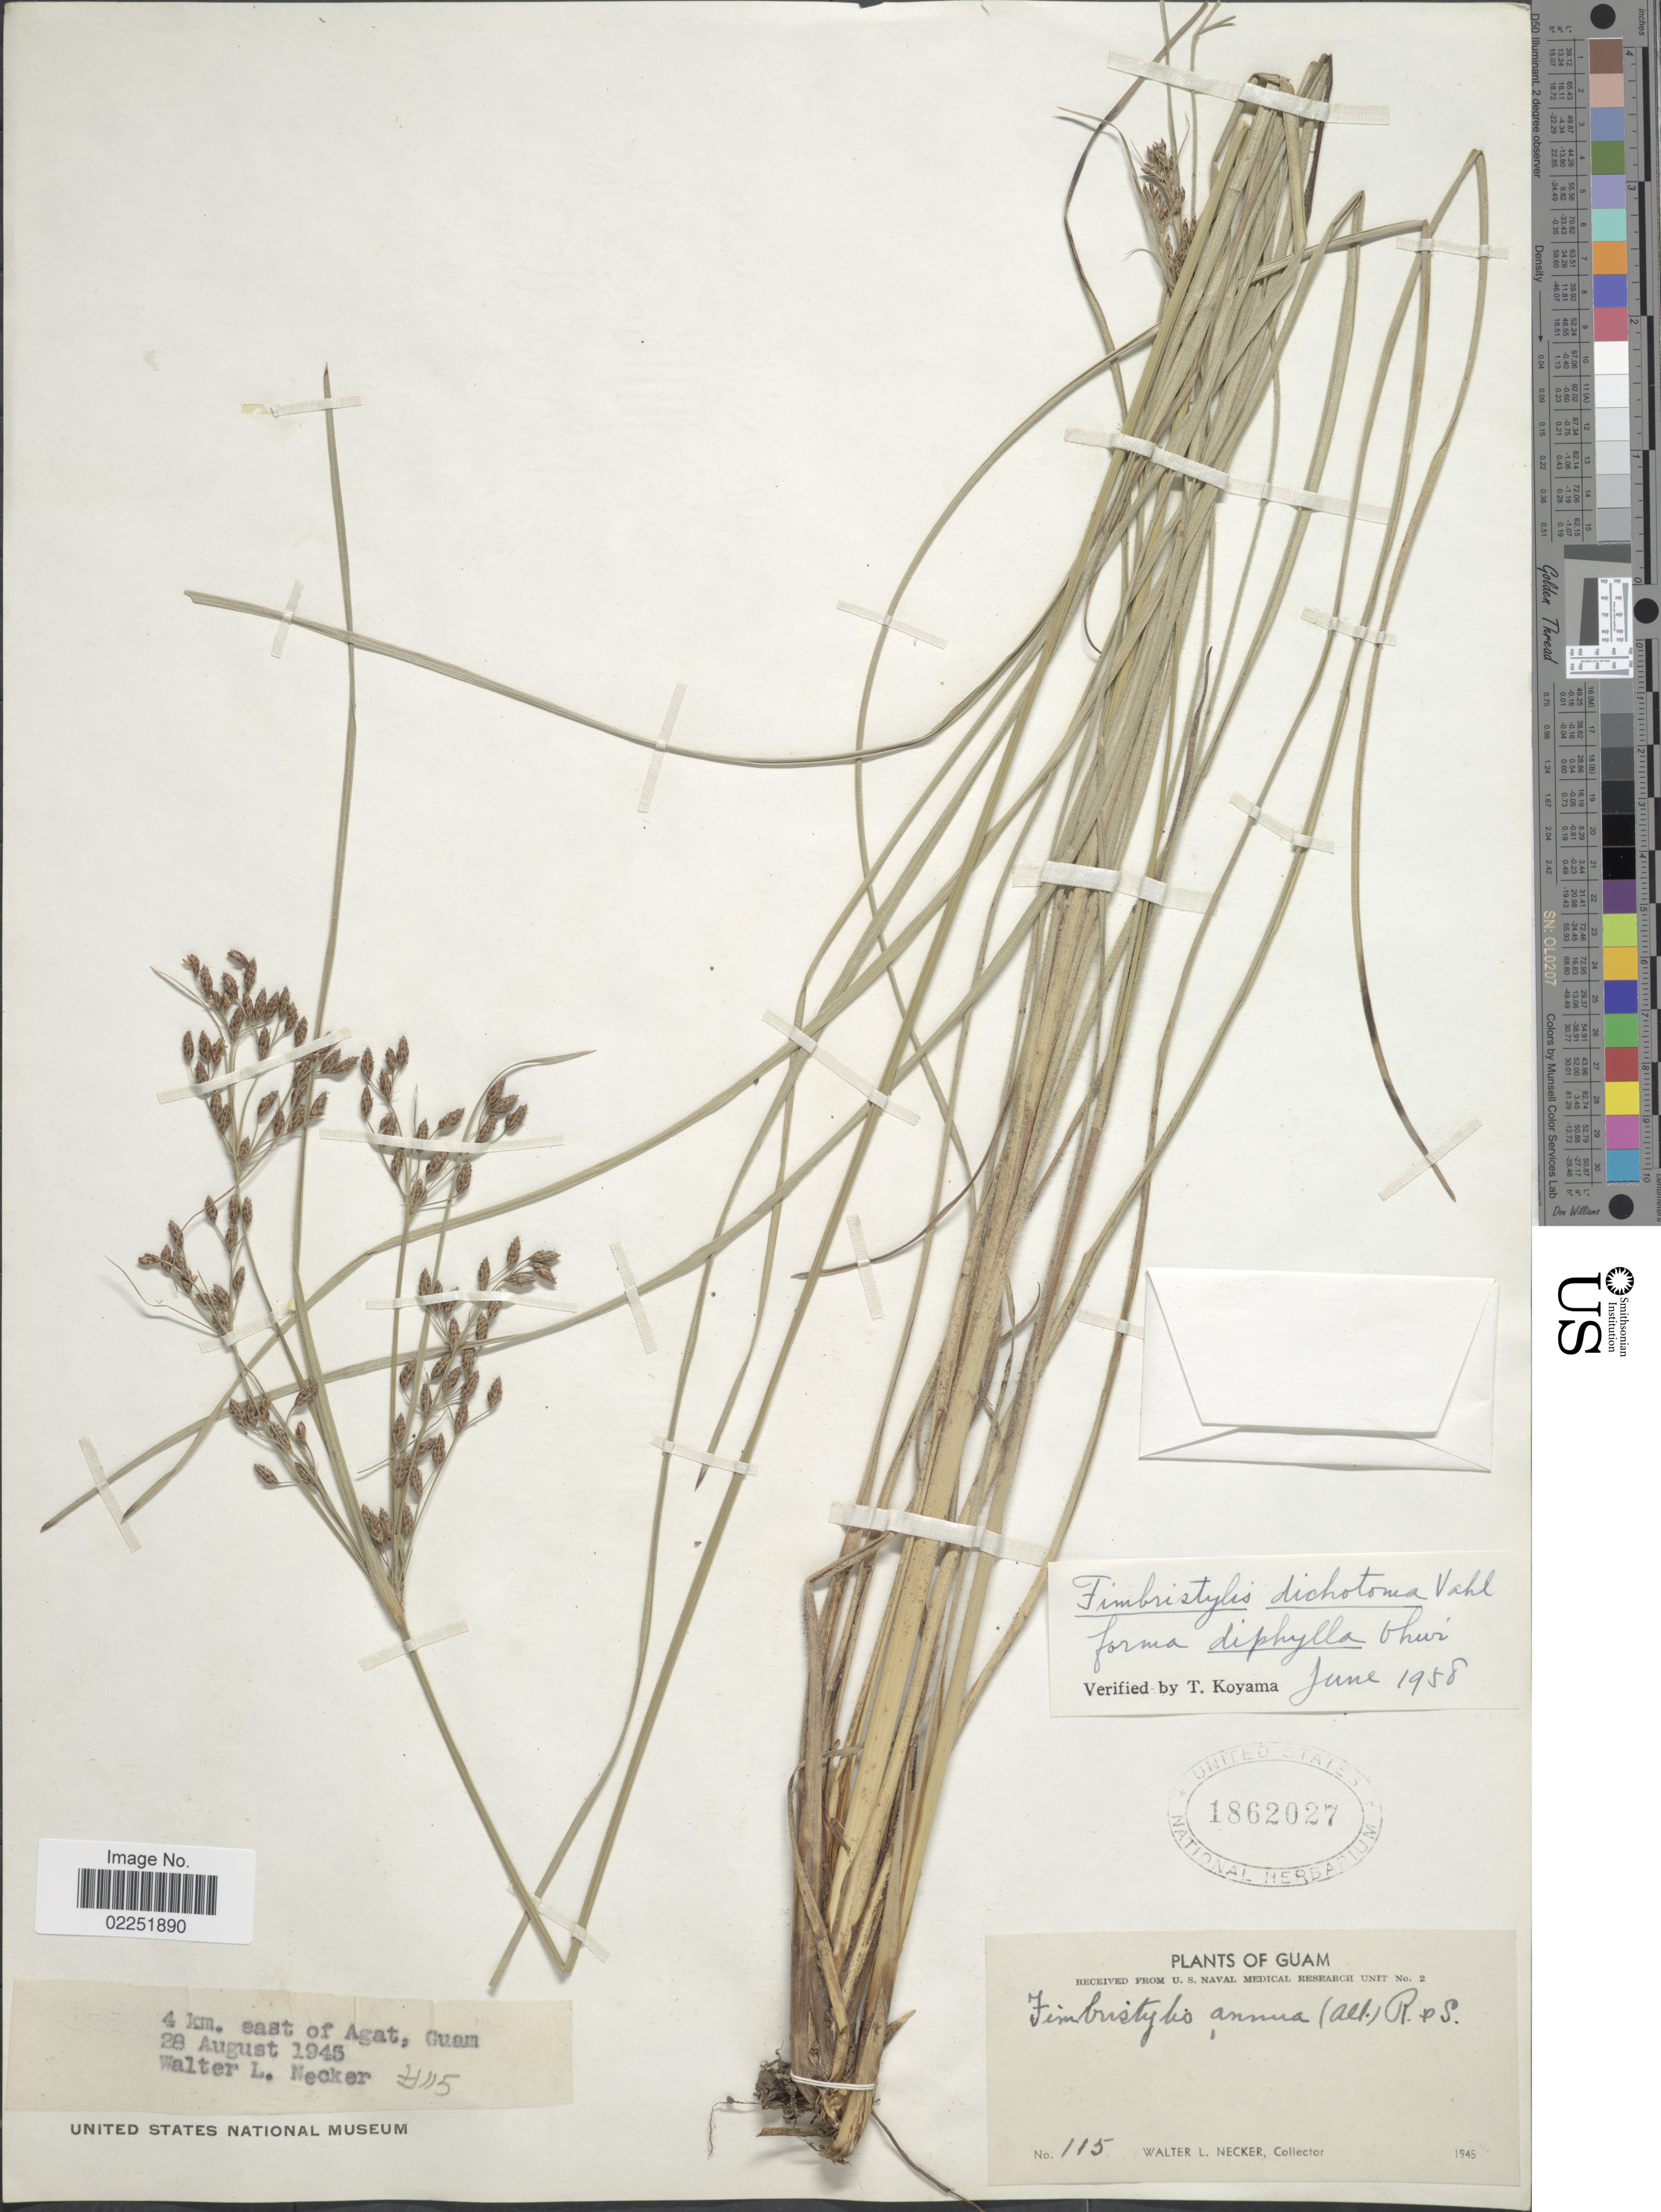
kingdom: Plantae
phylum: Tracheophyta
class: Liliopsida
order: Poales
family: Cyperaceae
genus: Fimbristylis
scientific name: Fimbristylis dichotoma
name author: (L.) Vahl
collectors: W. L. Necker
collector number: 115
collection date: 1945-08-28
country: Guam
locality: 4 km east of Agat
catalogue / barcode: US 1862027